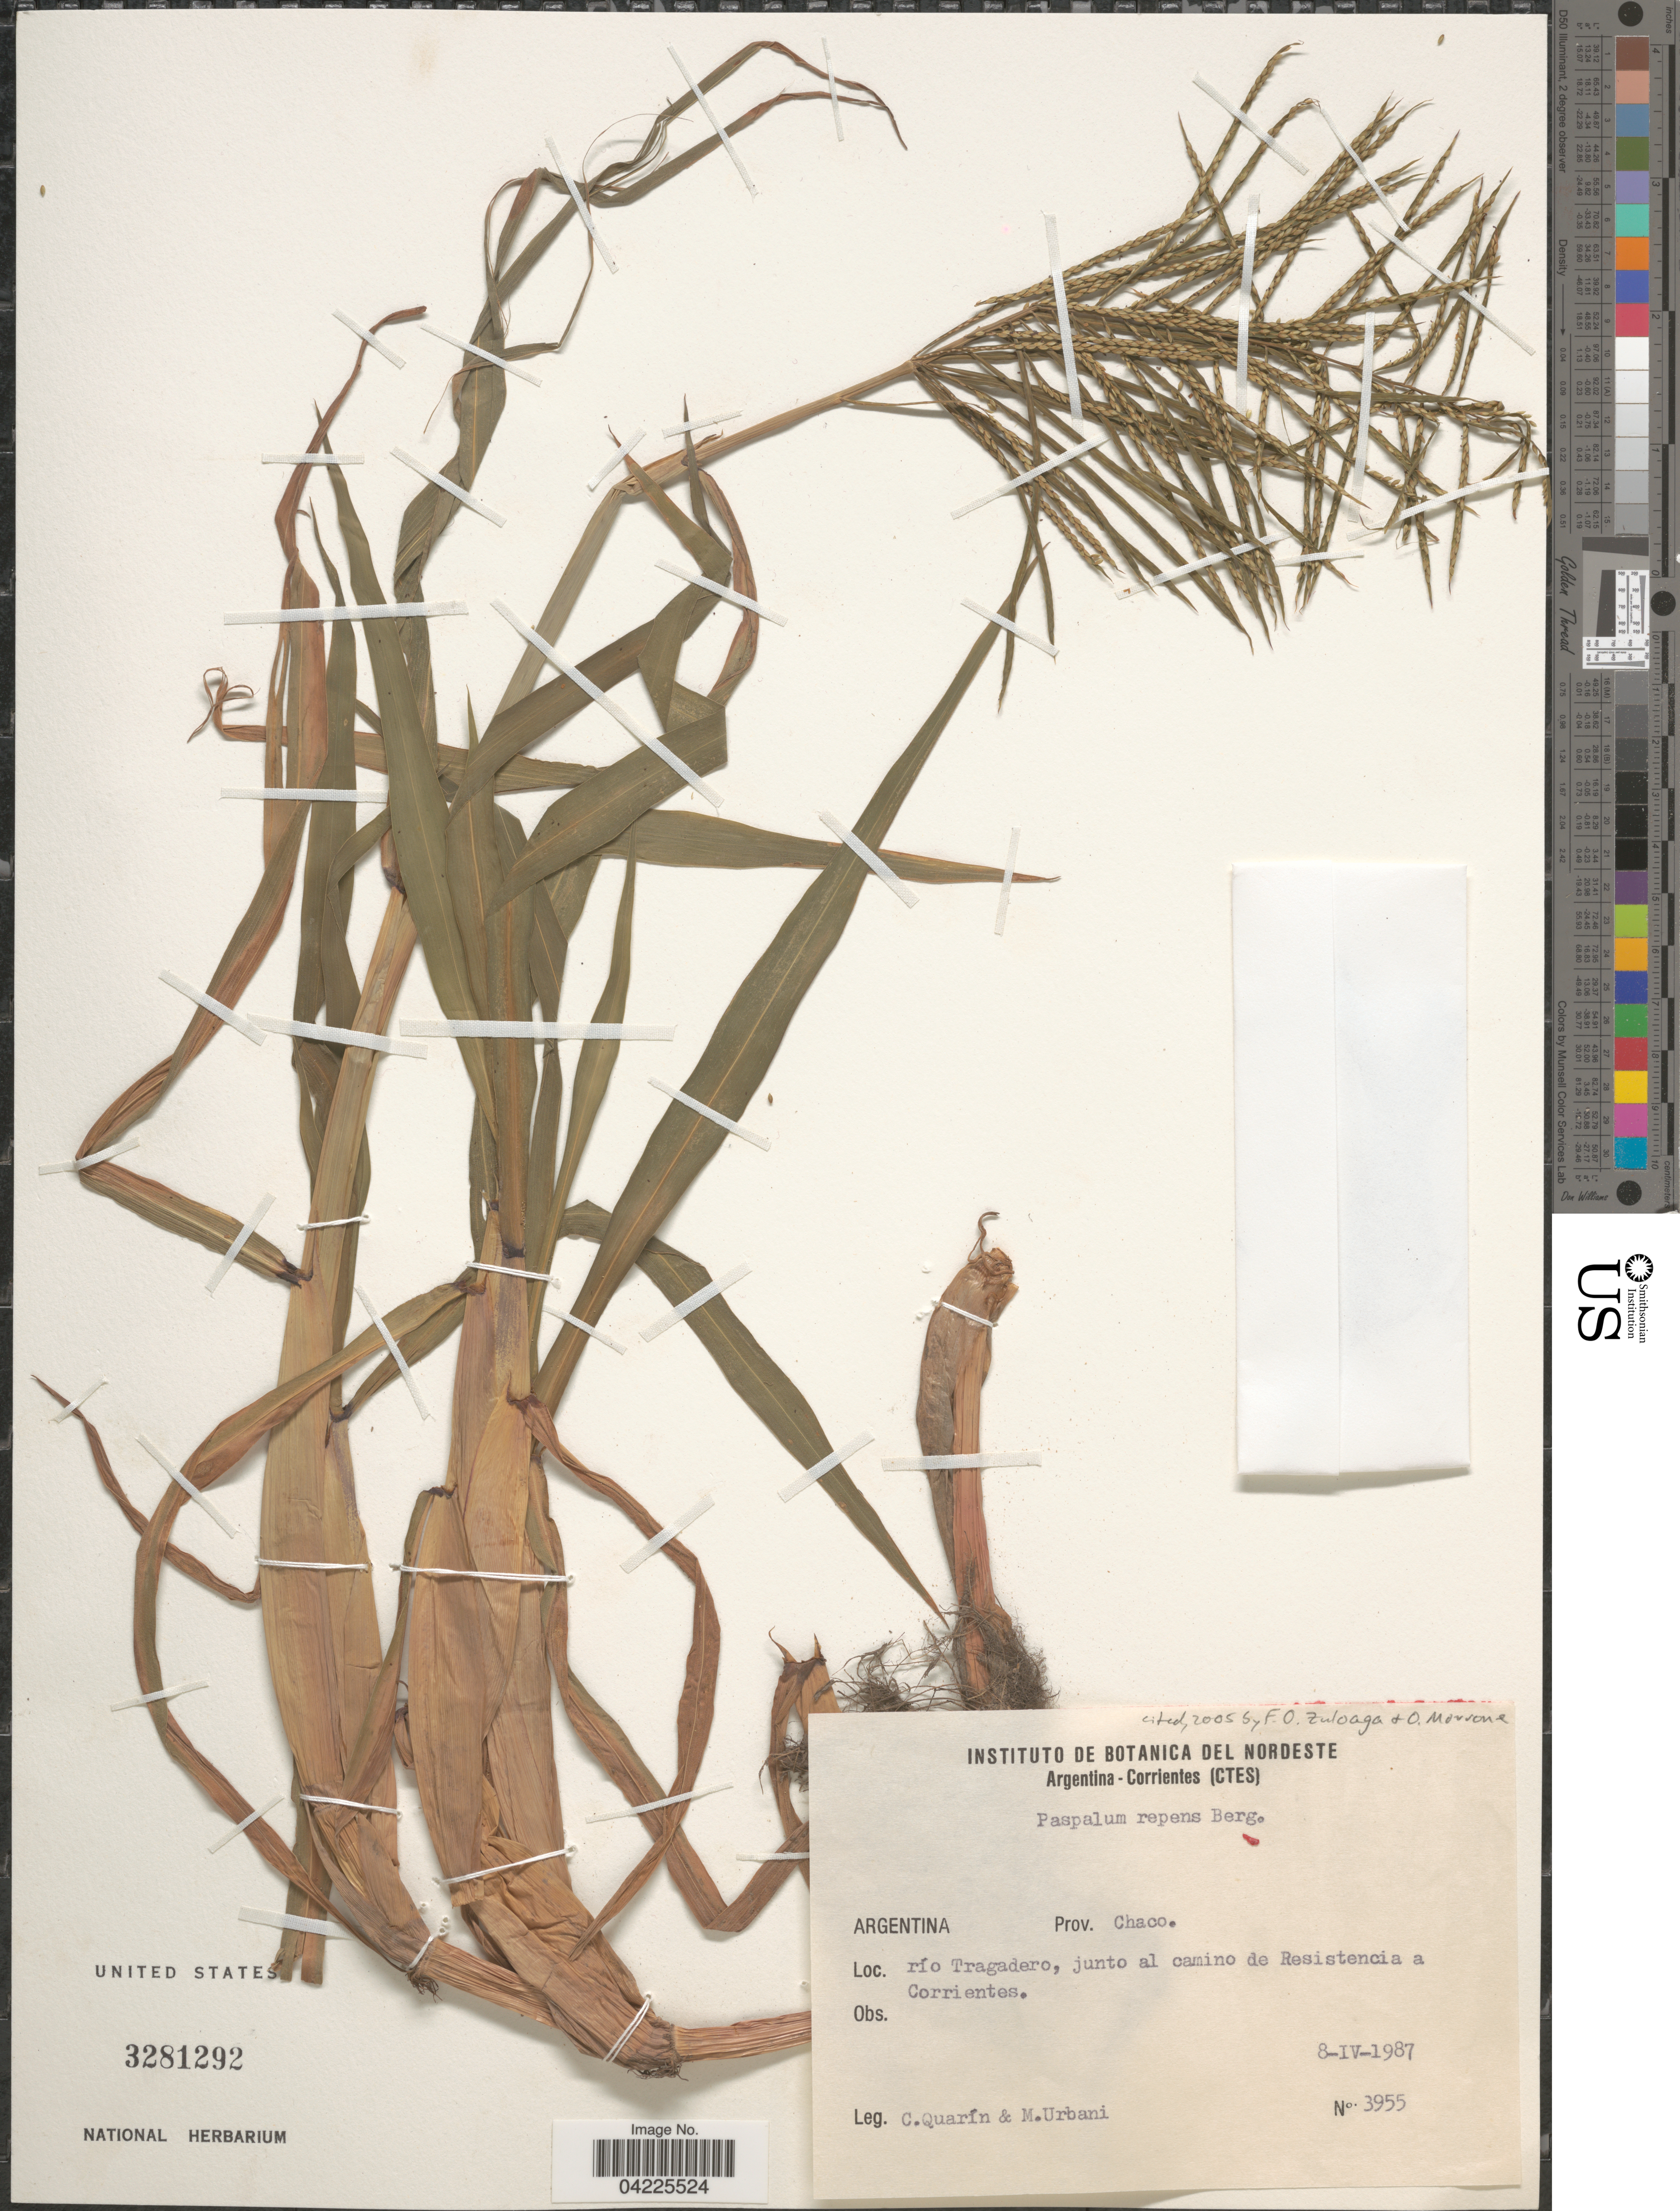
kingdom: Plantae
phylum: Tracheophyta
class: Liliopsida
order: Poales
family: Poaceae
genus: Paspalum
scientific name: Paspalum repens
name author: P.J. Bergius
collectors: C. Quarín & M. Urbani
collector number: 3955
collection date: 1987-04-08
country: Argentina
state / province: Chaco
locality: Río Tragadero, junto al camino de Resistencia a Corrientes.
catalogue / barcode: US 3281292